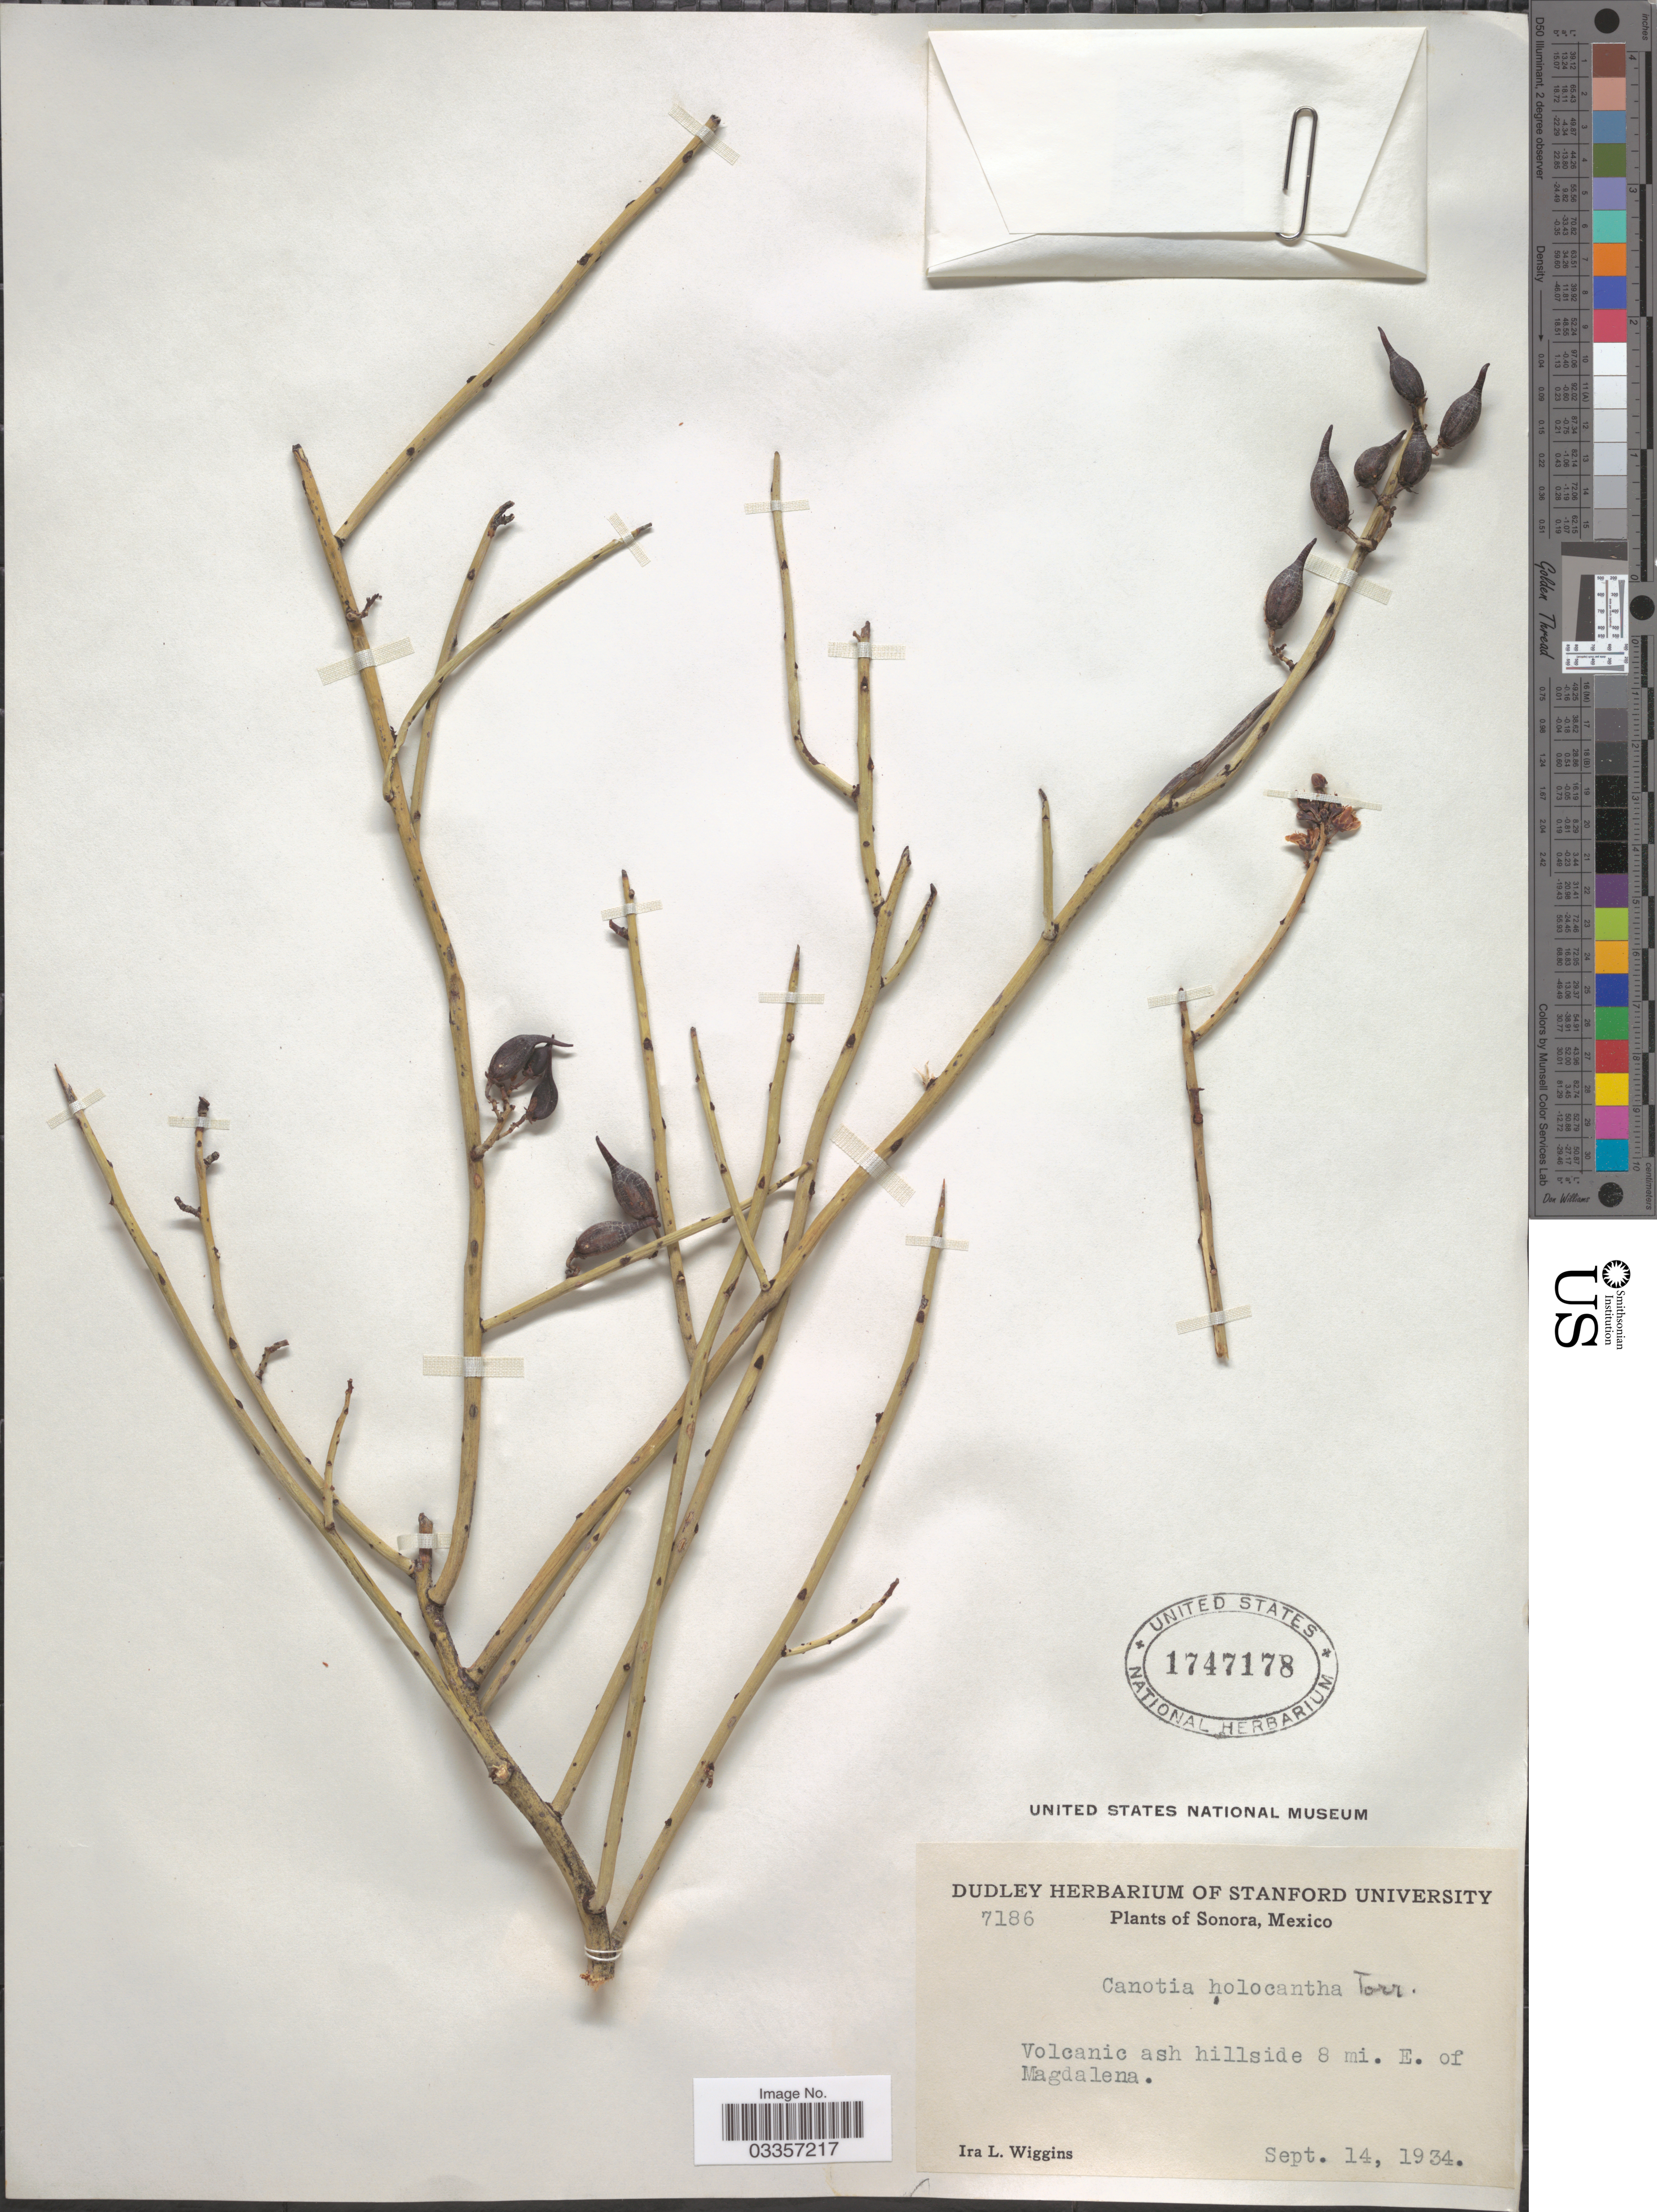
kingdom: Plantae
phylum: Tracheophyta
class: Magnoliopsida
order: Celastrales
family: Celastraceae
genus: Canotia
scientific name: Canotia holacantha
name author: Torr.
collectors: I. L. Wiggins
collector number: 7186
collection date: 1934-09-14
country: Mexico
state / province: Sonora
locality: Volcanic ash hillside 8 mi. E. of Magdalena.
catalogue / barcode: US 1747178